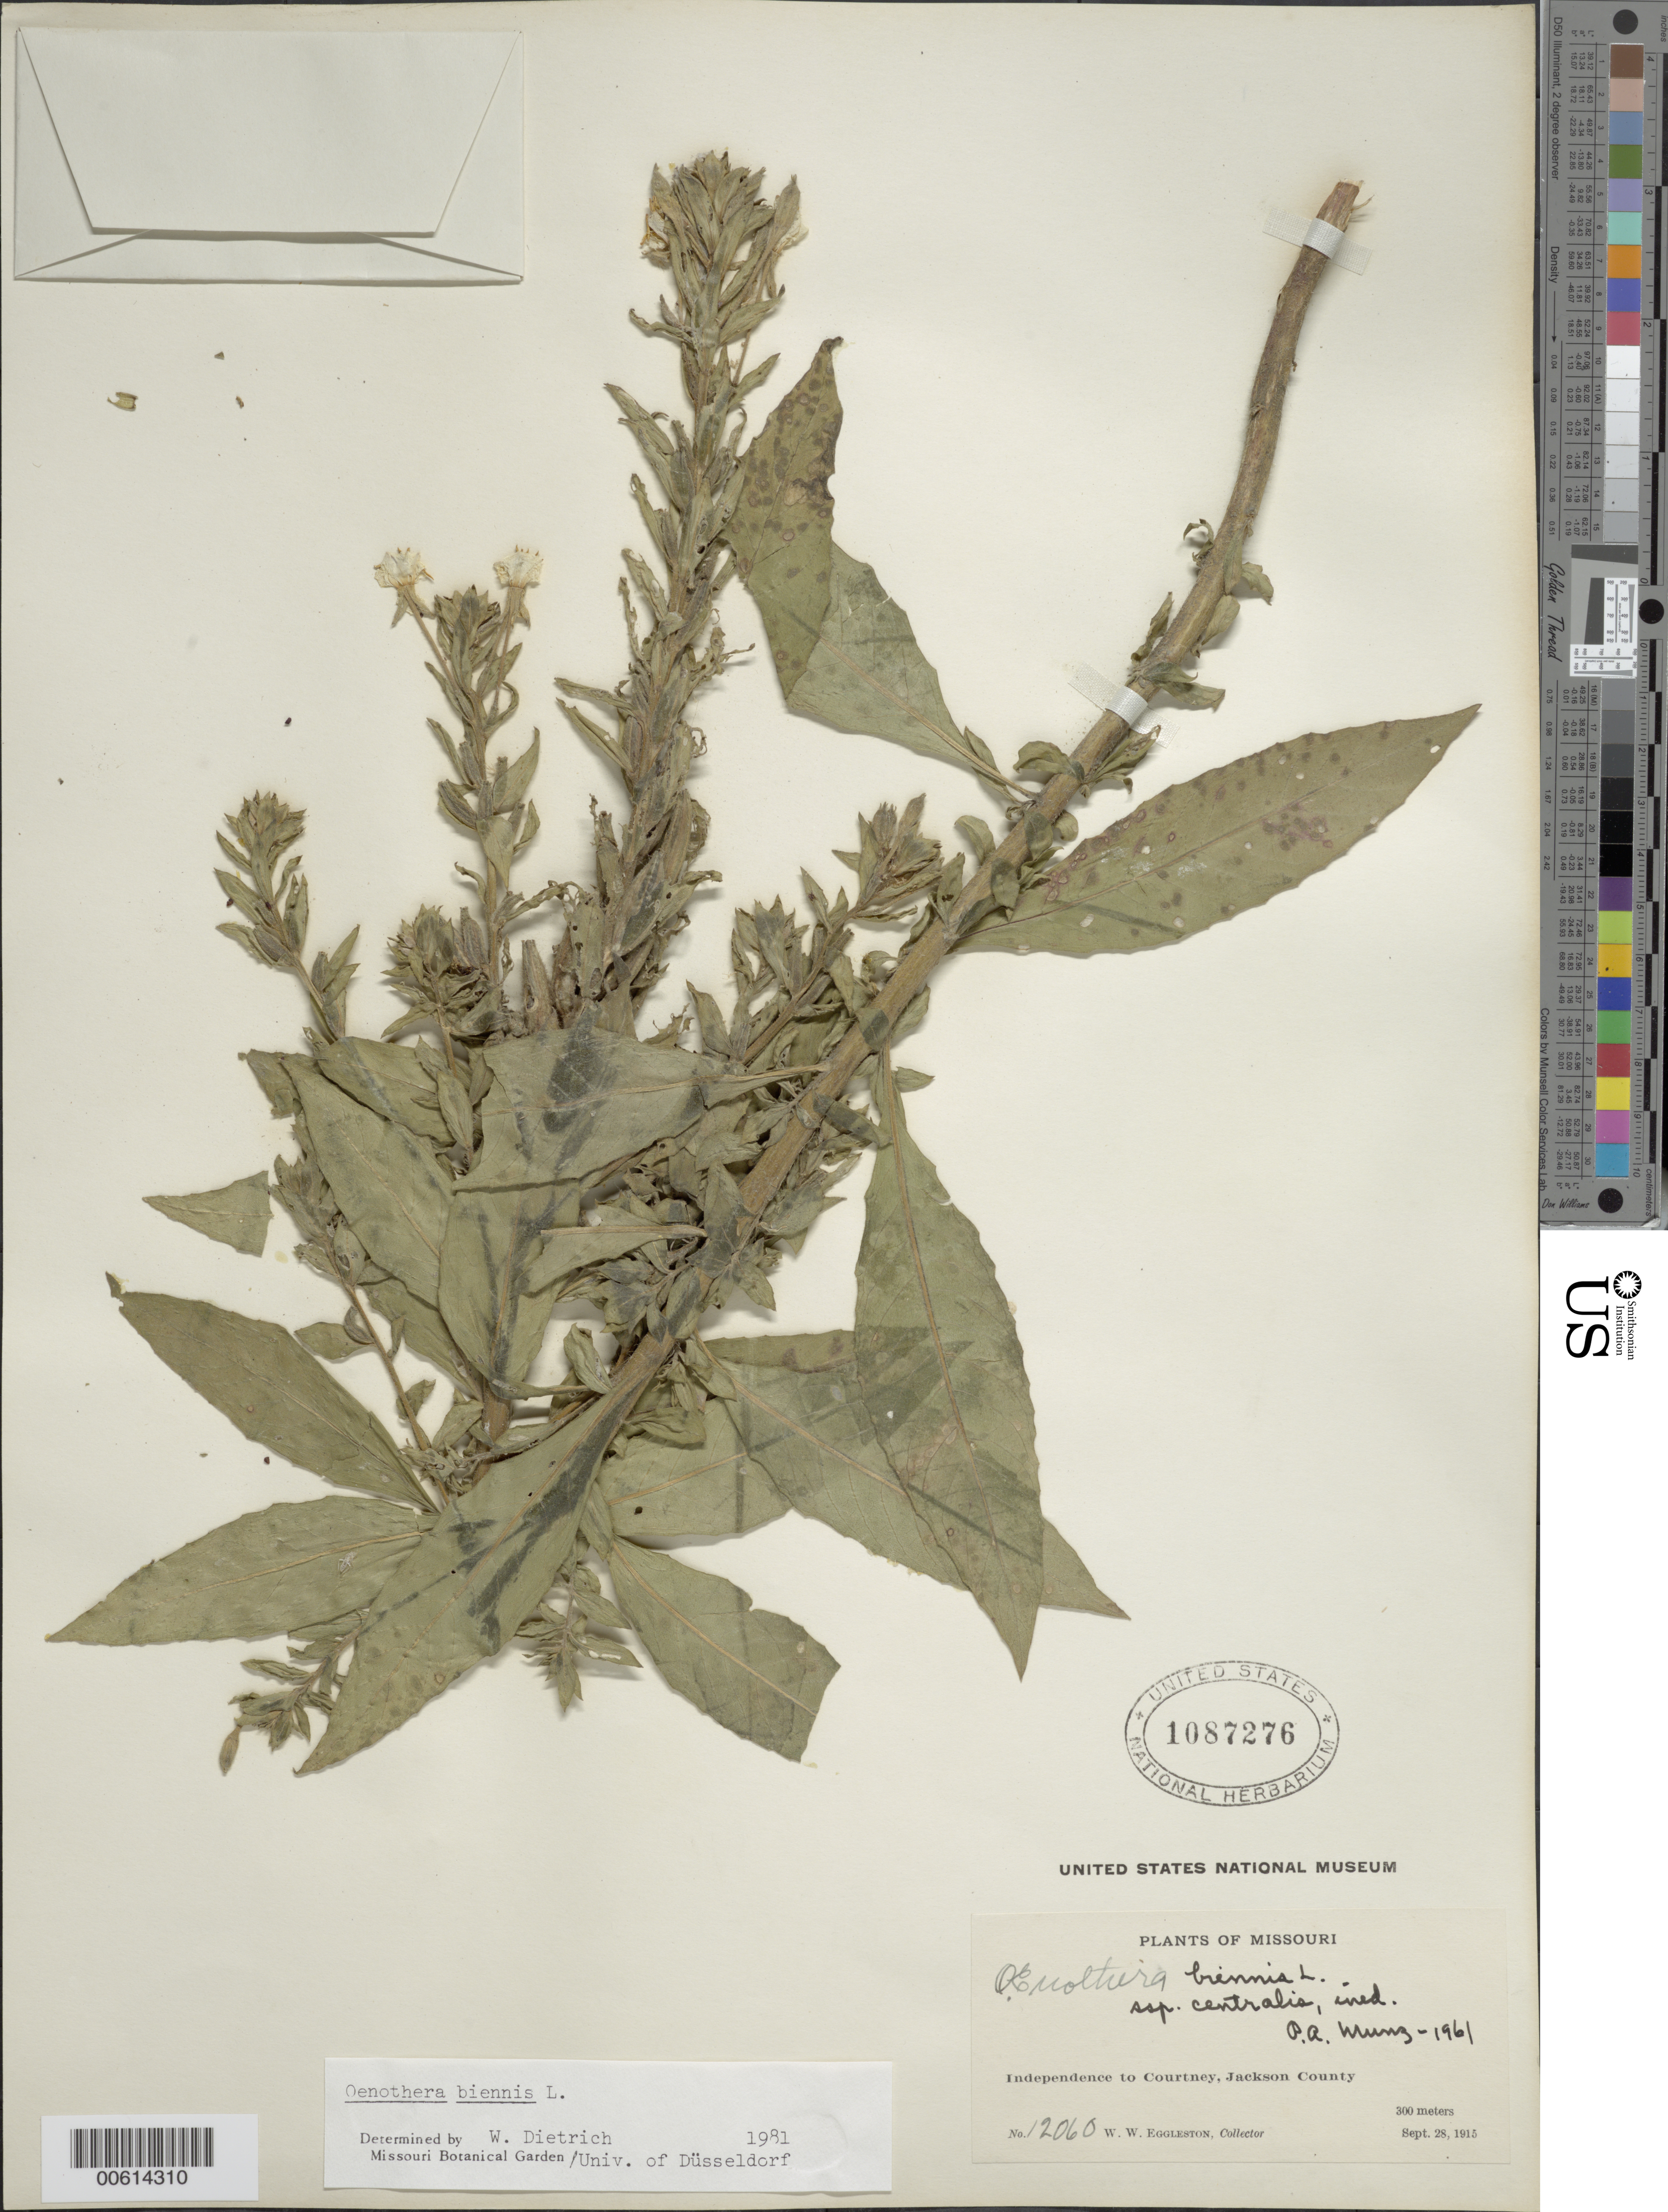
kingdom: Plantae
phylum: Tracheophyta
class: Magnoliopsida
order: Myrtales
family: Onagraceae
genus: Oenothera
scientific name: Oenothera biennis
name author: L.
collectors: W. W. Eggleston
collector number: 12060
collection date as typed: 28 Sep 1915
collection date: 1915-09-28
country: United States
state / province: Missouri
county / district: Jackson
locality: Independence to Courtney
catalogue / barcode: US 1087276